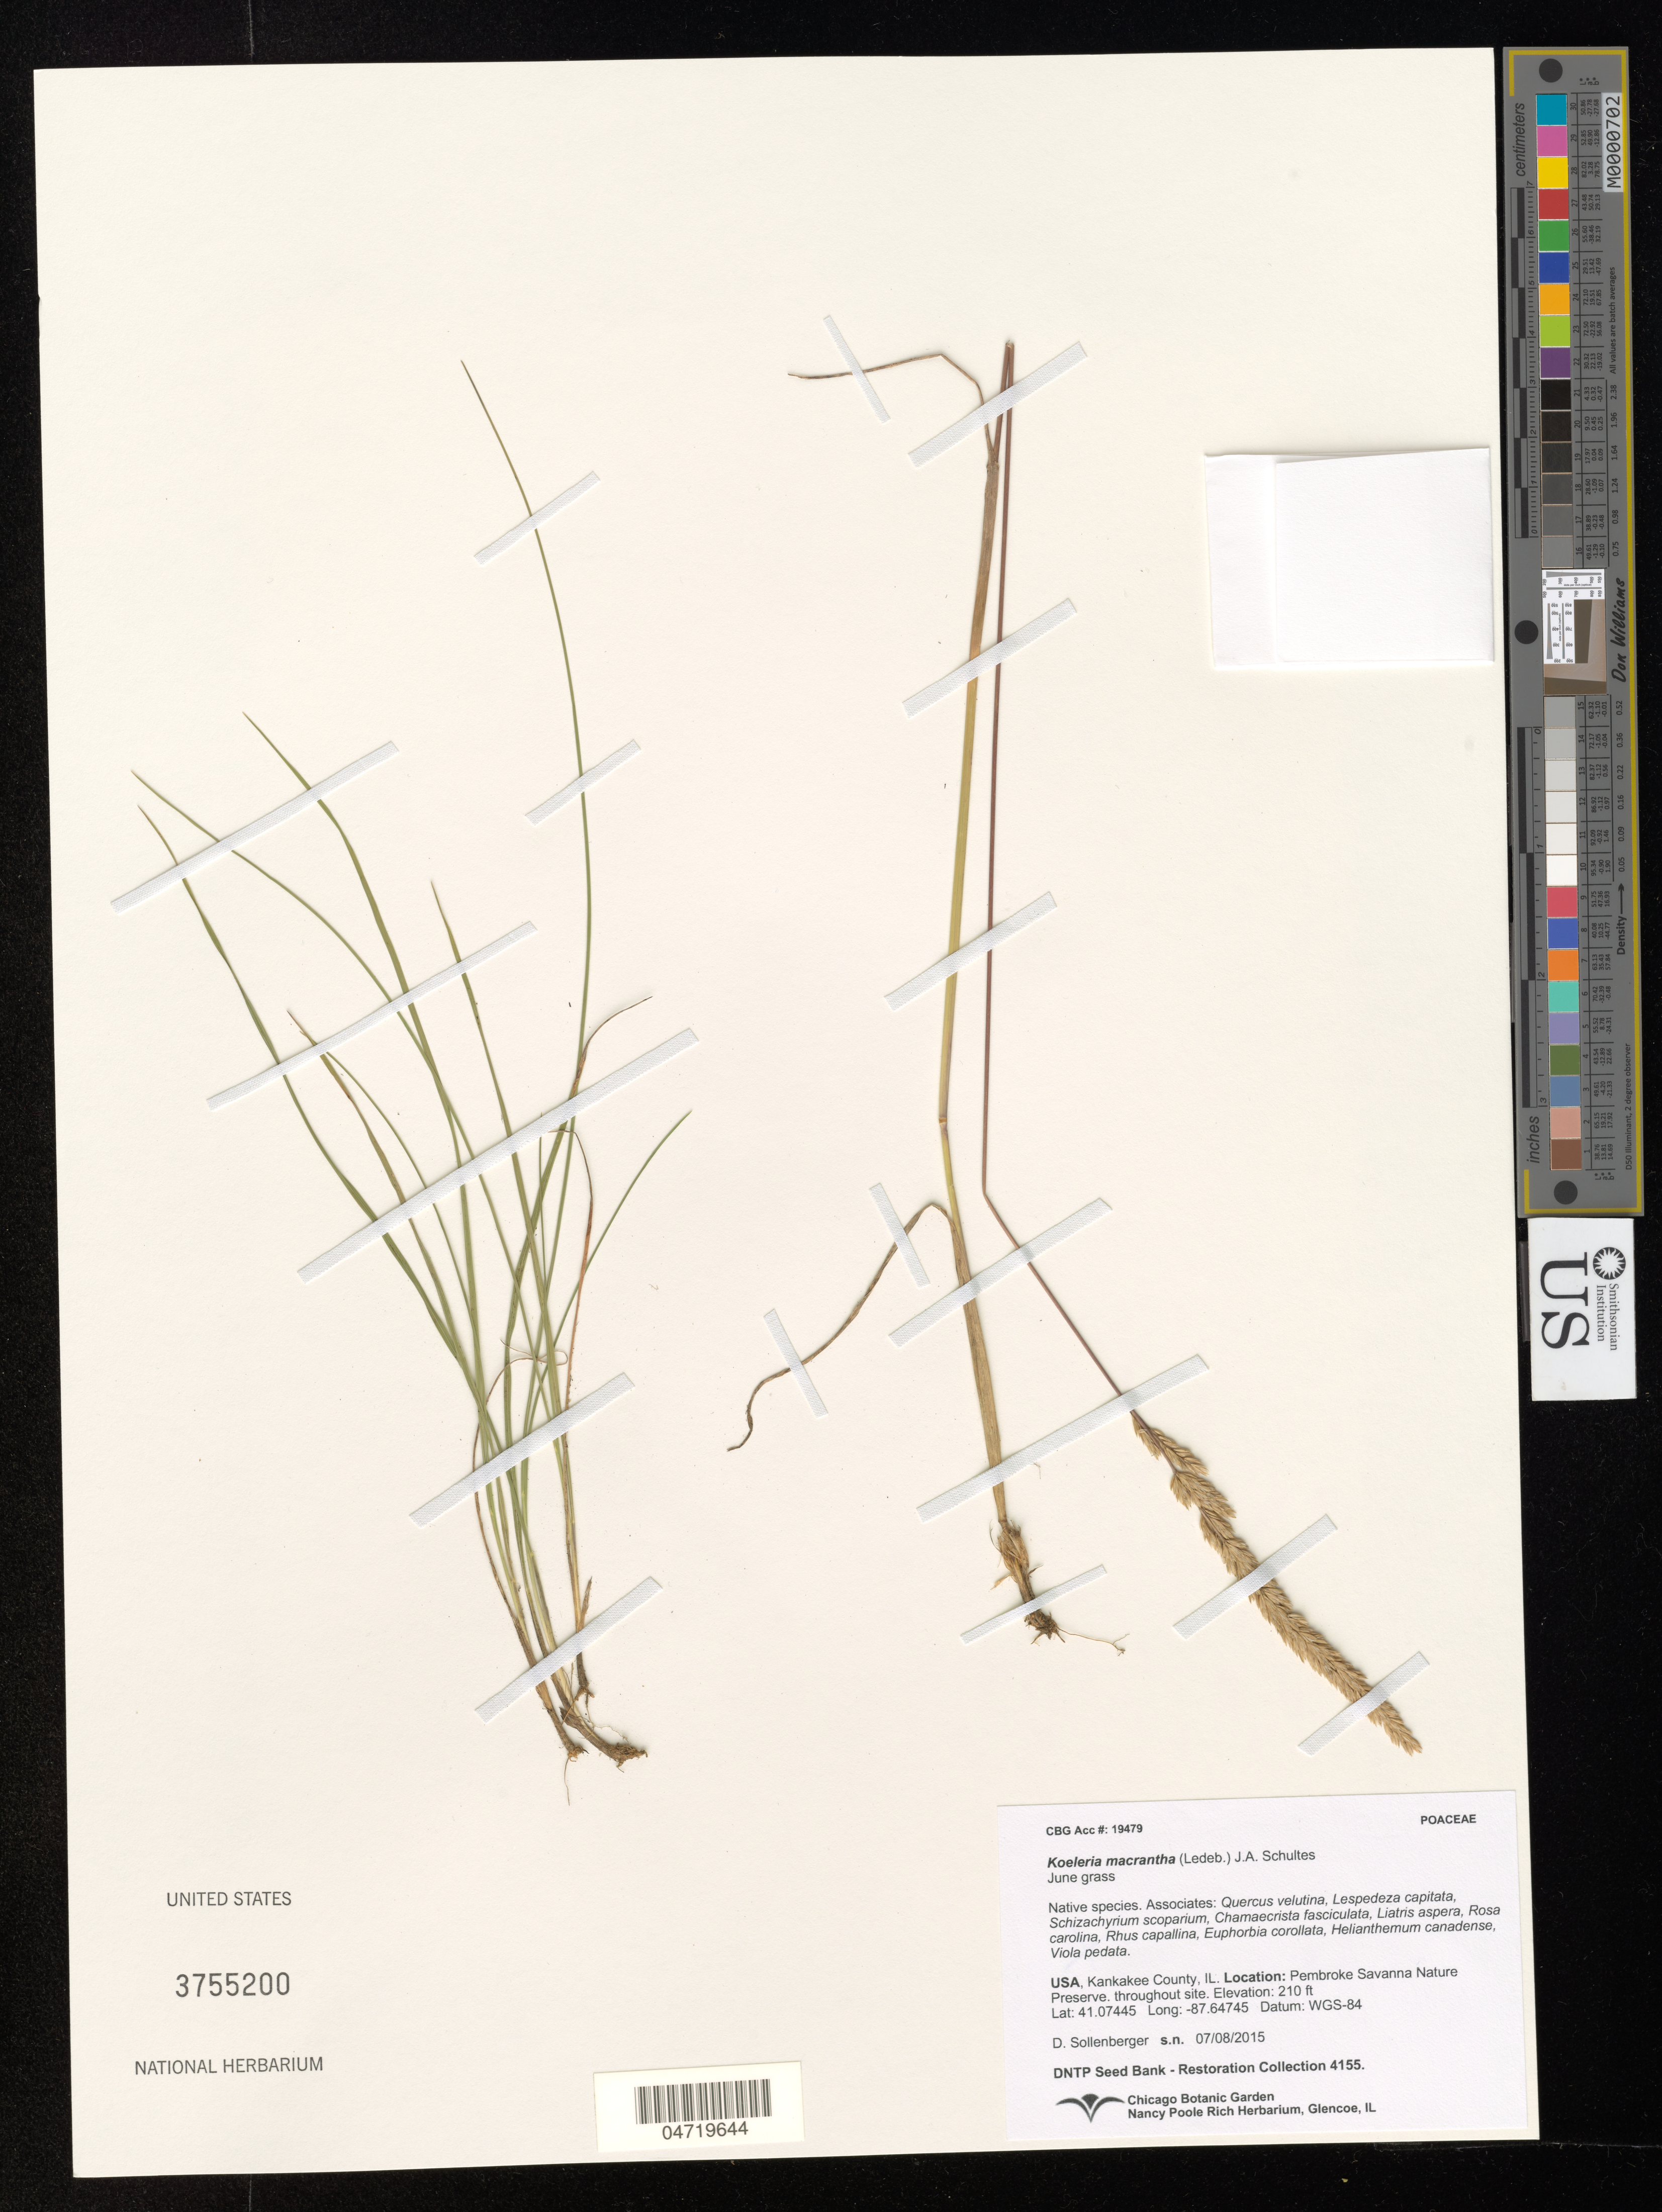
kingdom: Plantae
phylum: Tracheophyta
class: Liliopsida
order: Poales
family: Poaceae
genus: Koeleria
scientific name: Koeleria macrantha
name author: (Ledeb.) Schult.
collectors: D. Sollenberger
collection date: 2015-07-08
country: United States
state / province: Illinois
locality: Kankakee County, IL. Pembroke Savanna Nature Preserve. throughout site.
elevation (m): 64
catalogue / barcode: US 3755200